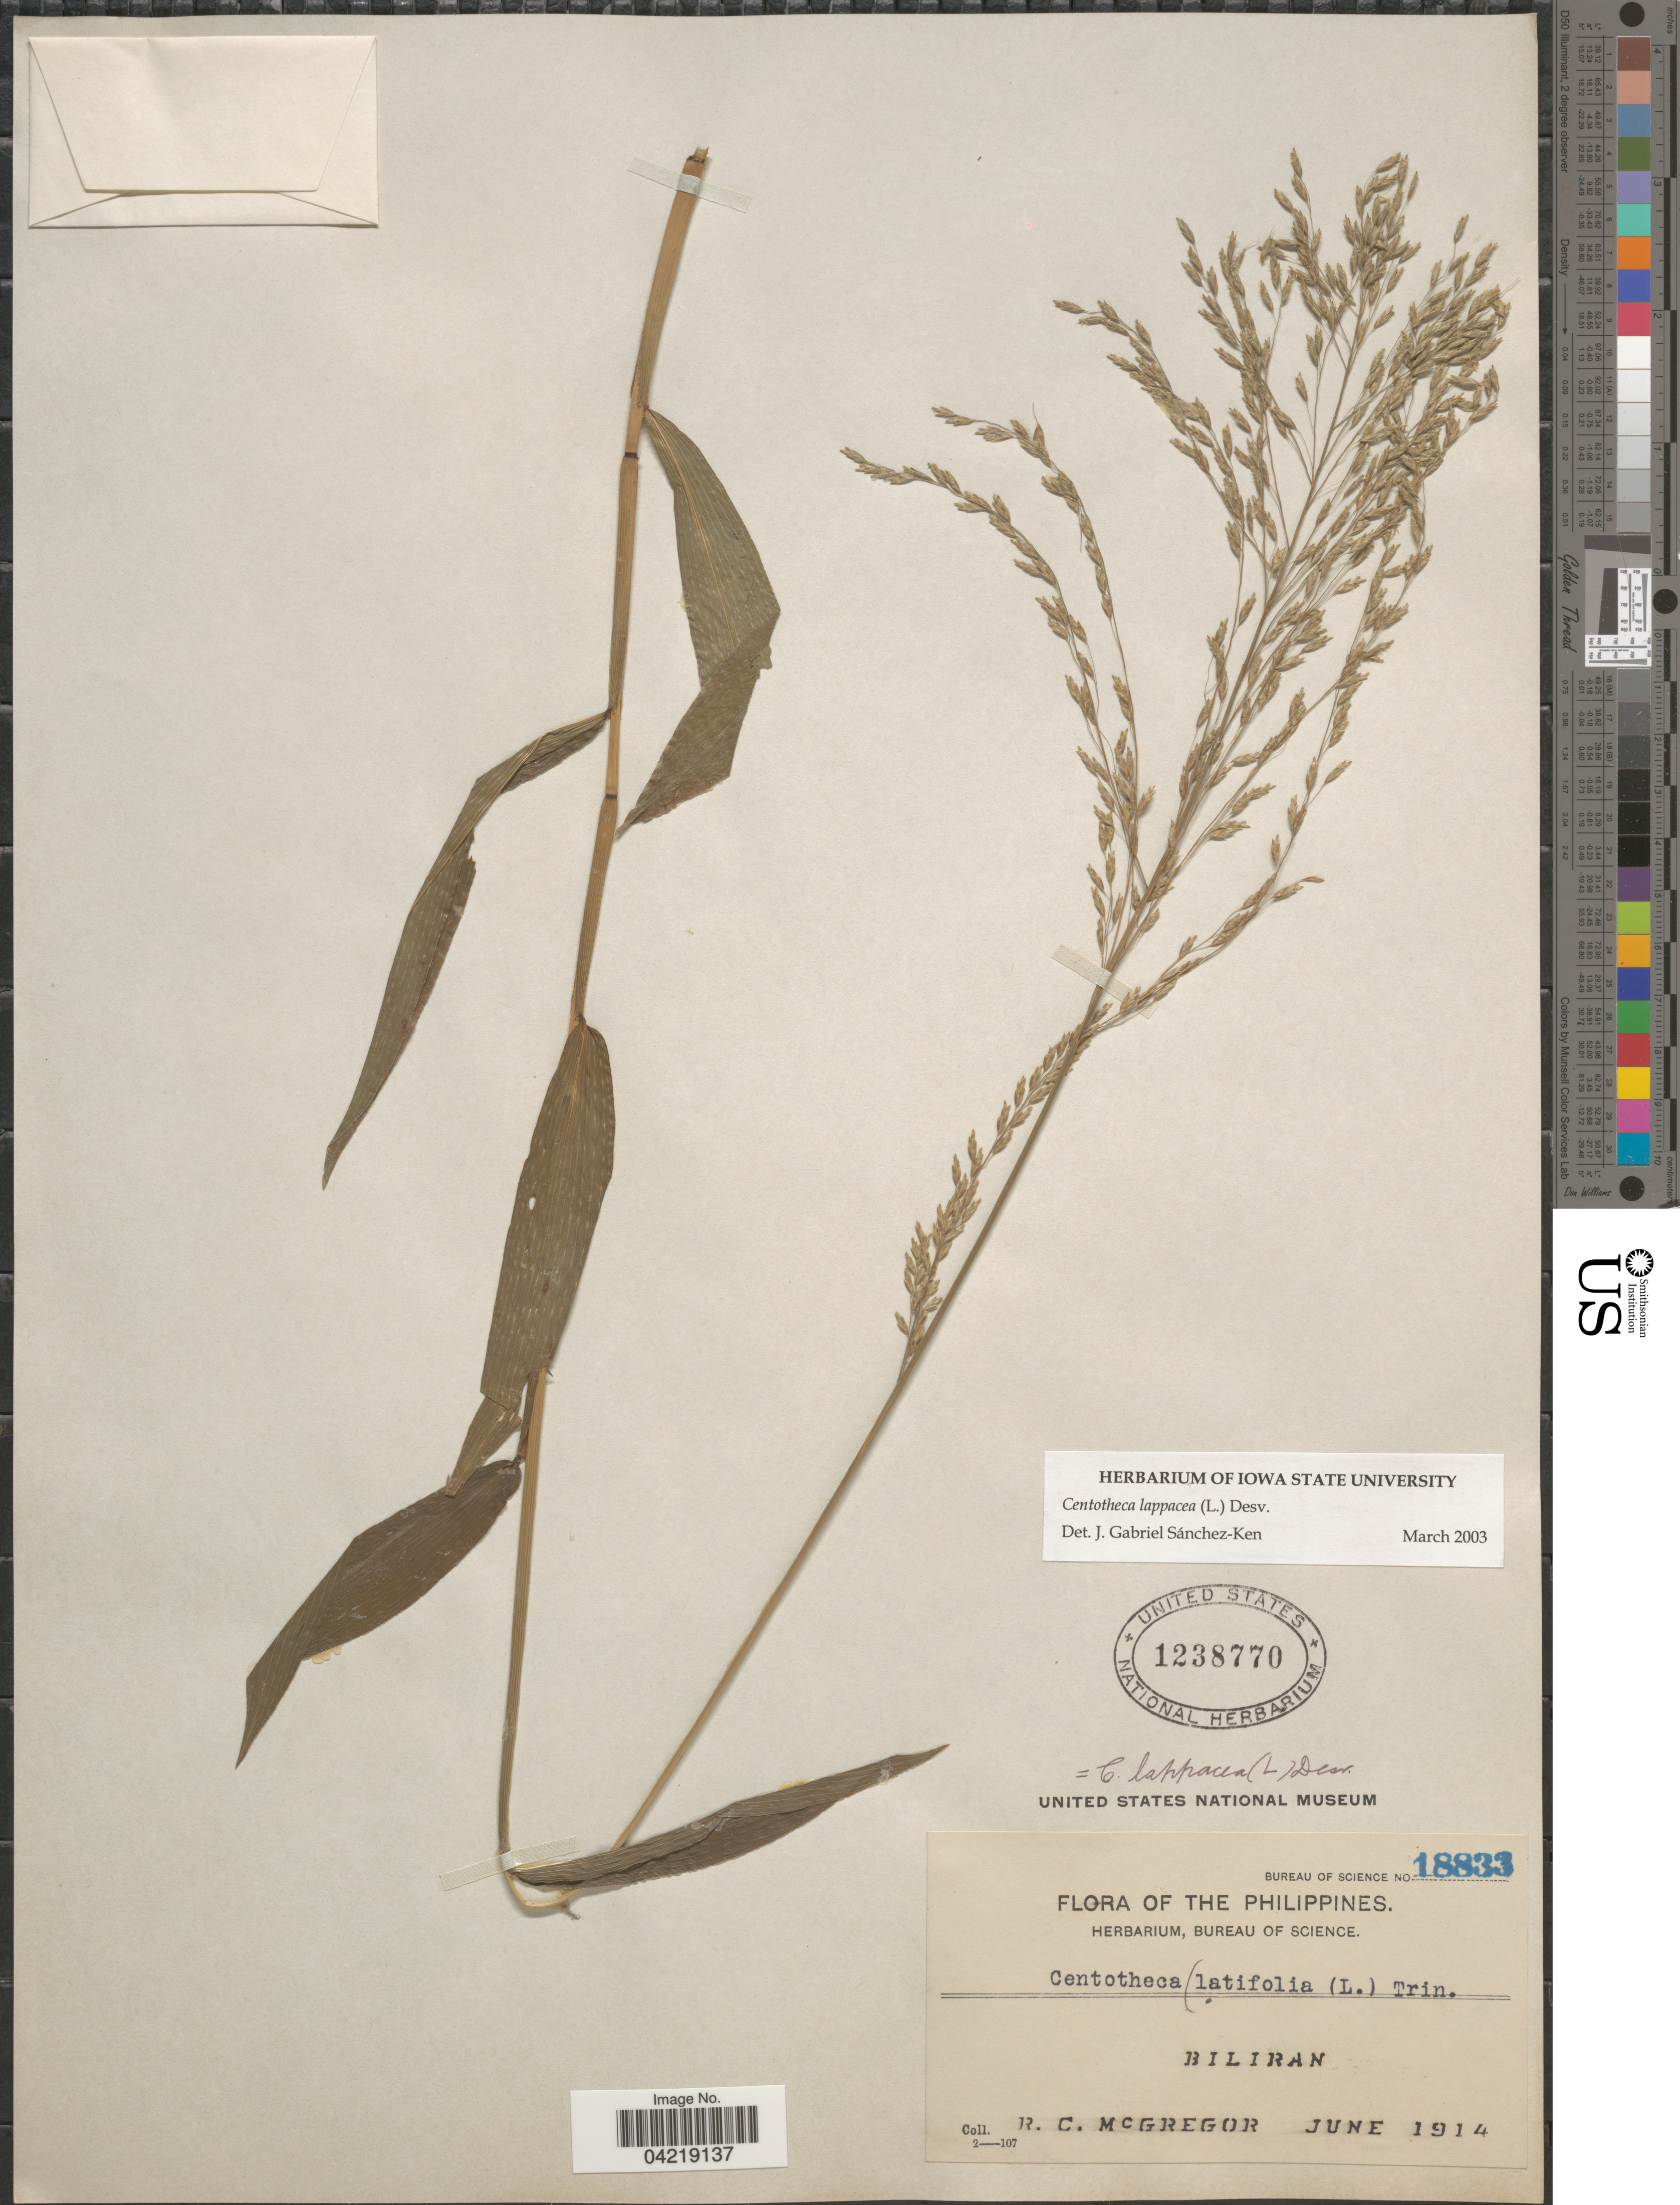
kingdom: Plantae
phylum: Tracheophyta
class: Liliopsida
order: Poales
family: Poaceae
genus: Centotheca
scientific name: Centotheca lappacea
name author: (L.) Desv.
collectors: R. C. McGregor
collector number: Bureau of Science 18833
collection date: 1914-06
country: Philippines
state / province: Eastern Visayas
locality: Biliran.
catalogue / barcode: US 1238770